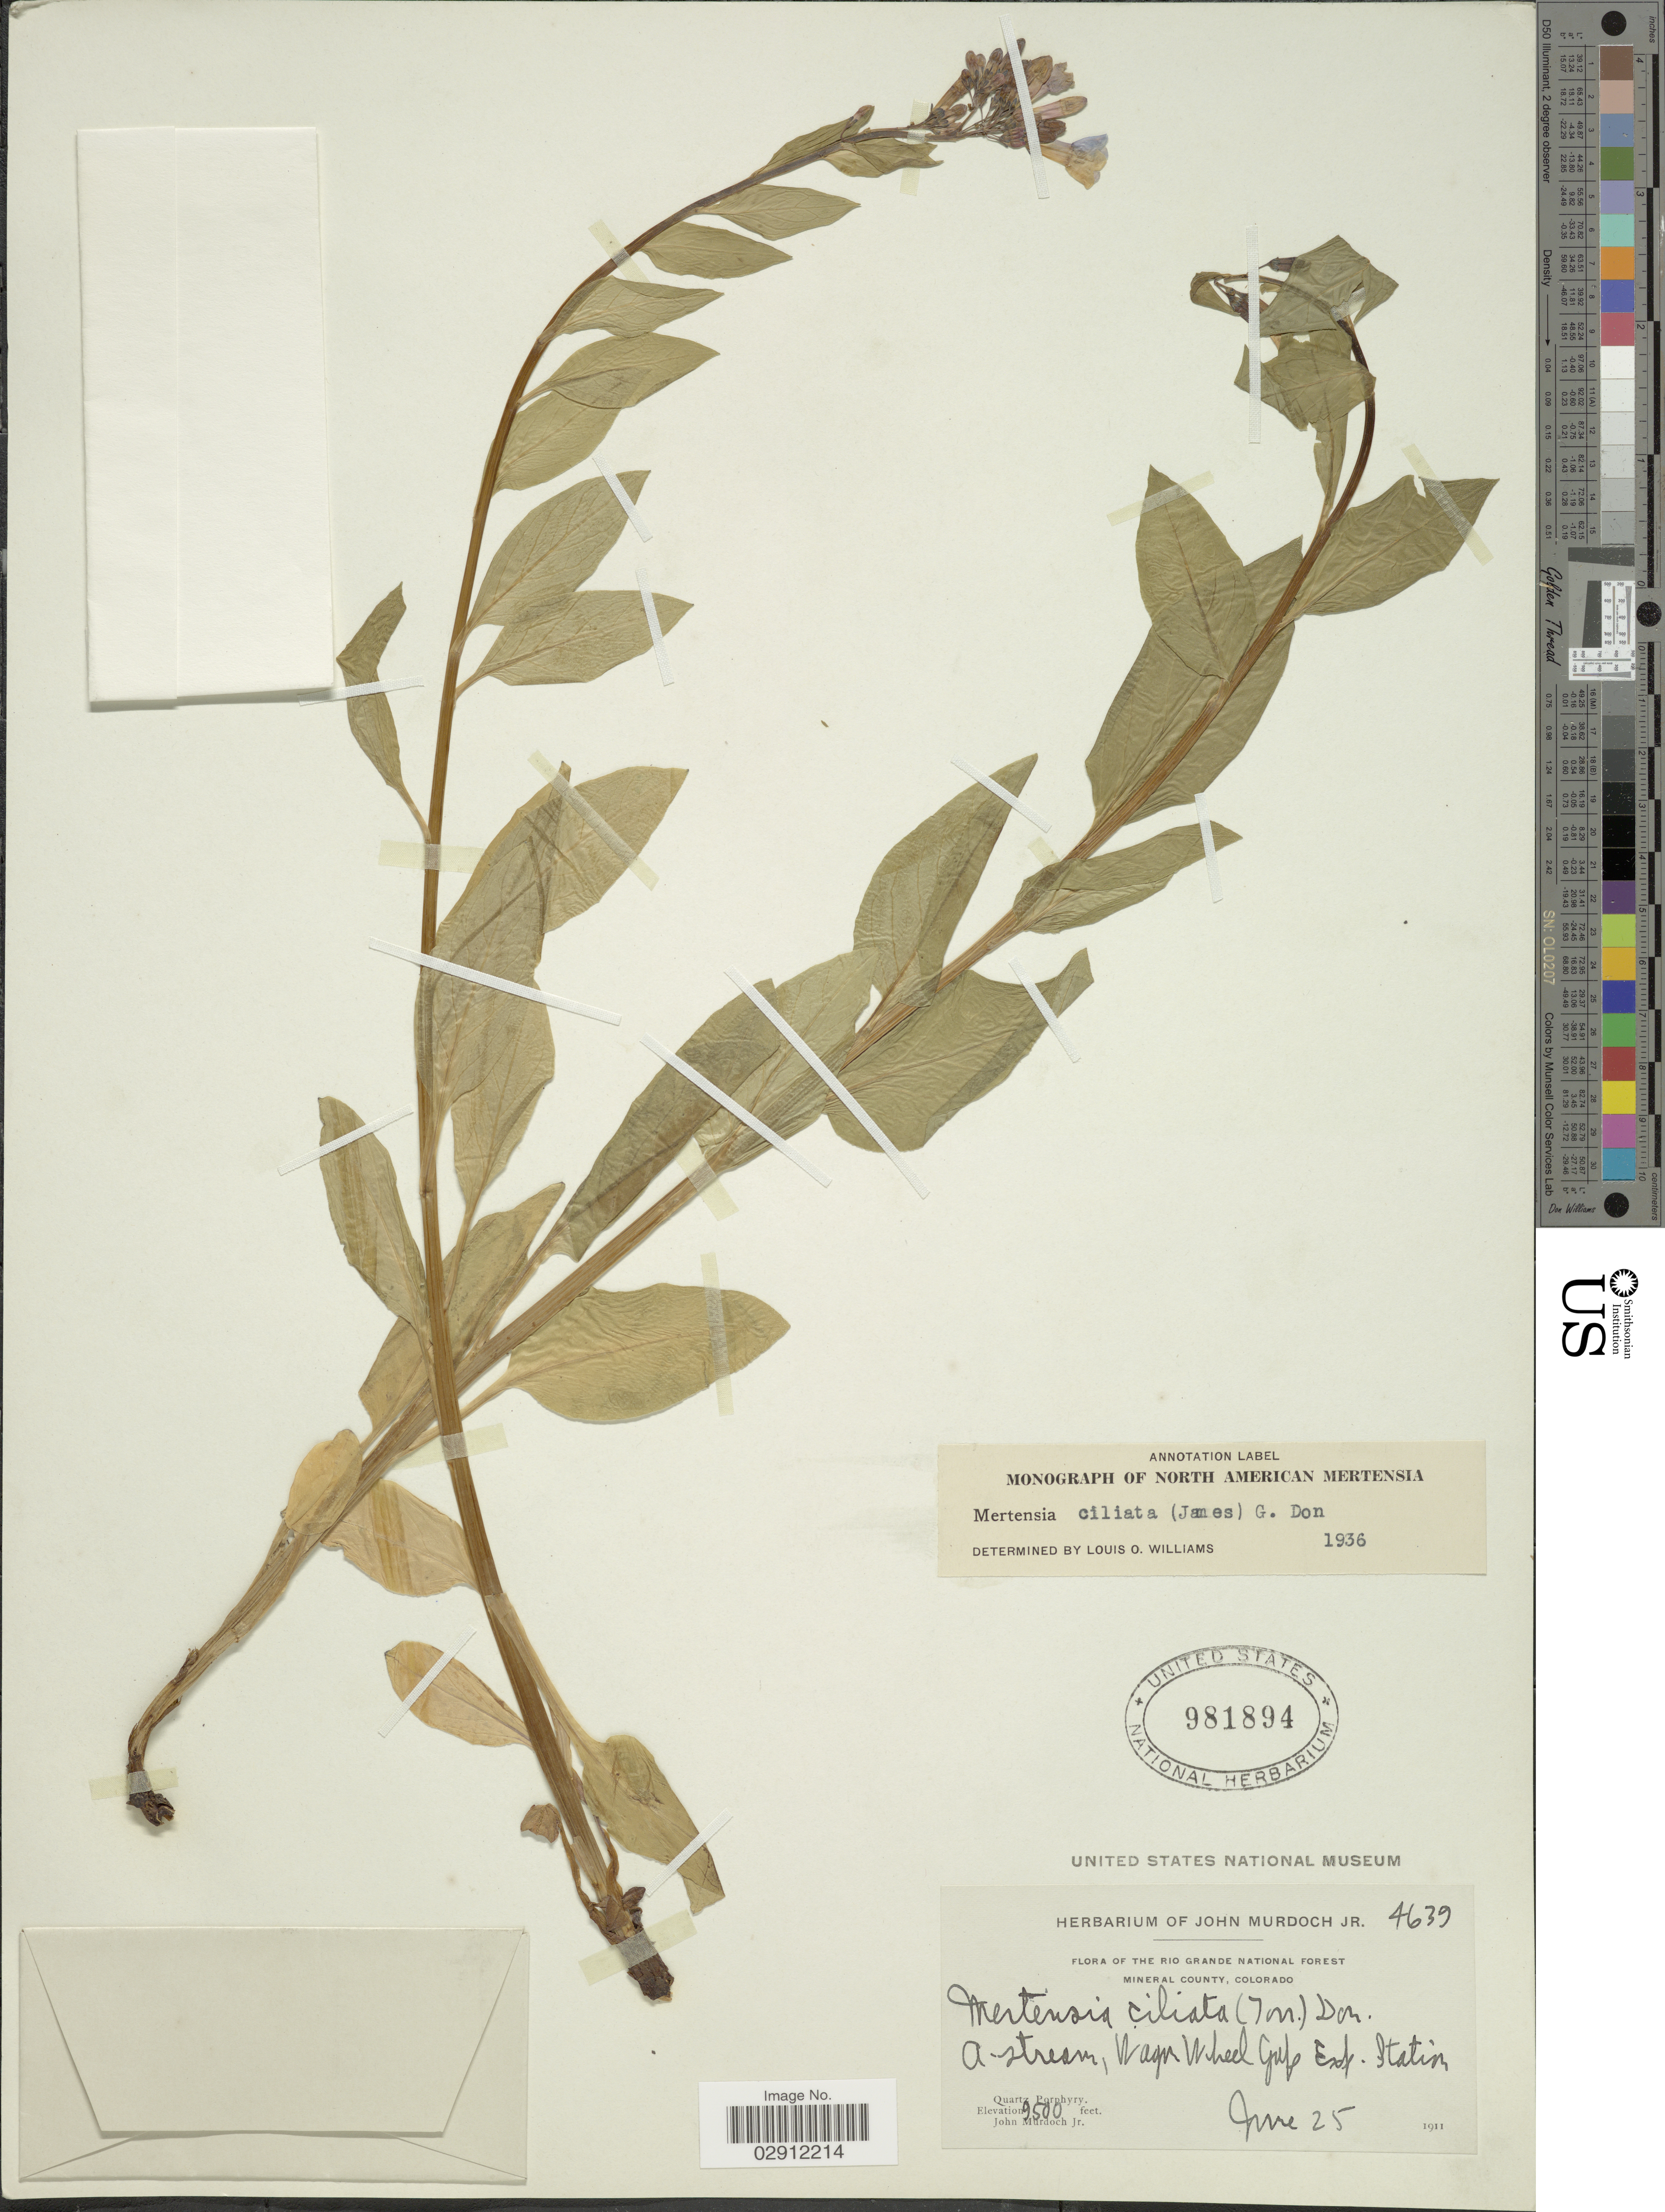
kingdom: Plantae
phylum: Tracheophyta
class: Magnoliopsida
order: Boraginales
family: Boraginaceae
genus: Mertensia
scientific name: Mertensia ciliata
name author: (James) G. Don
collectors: J. Murdoch Jr.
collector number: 4639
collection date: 1911-06-25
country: United States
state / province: Colorado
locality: The Rio Grande National Forest. Mineral County. A-stream, Wagon Wheel Gulf Exp. Station.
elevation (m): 2896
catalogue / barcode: US 981894